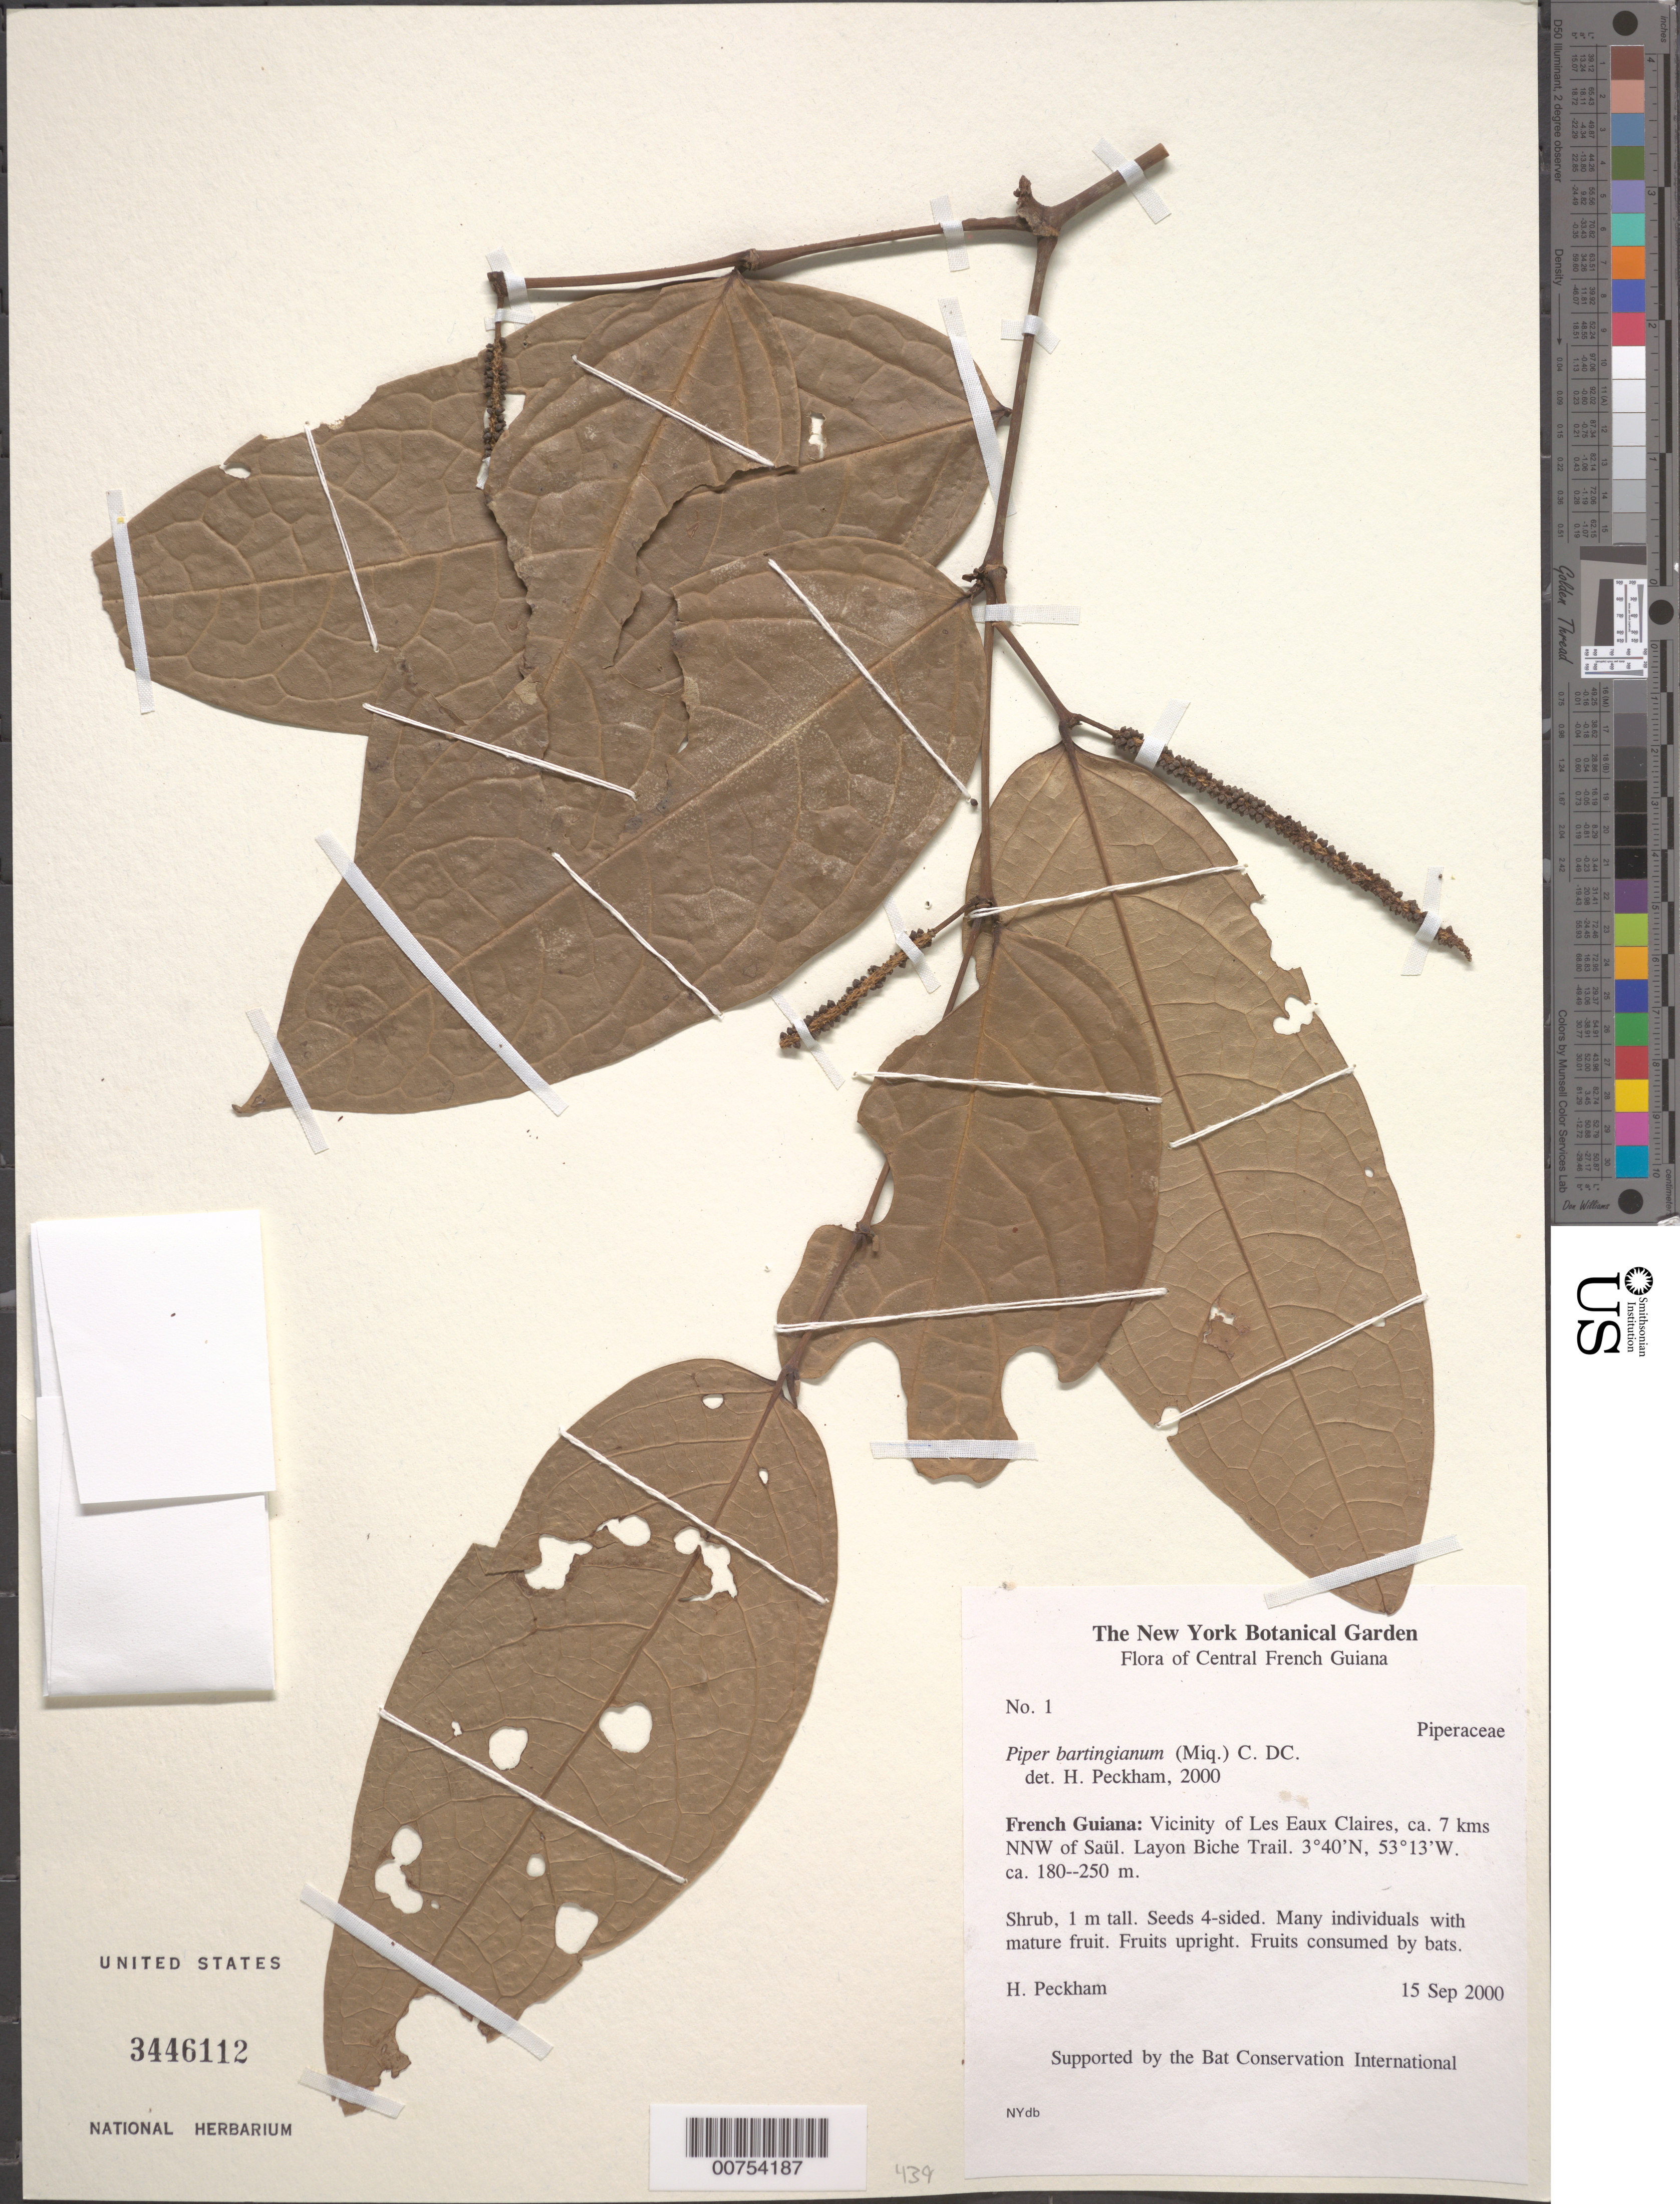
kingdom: Plantae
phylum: Tracheophyta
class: Magnoliopsida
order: Piperales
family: Piperaceae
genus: Piper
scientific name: Piper bartlingianum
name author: (Miq.) C. DC.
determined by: Peckham, H. P.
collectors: H. Peckham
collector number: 1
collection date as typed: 15-Sep-00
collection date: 2000-09-15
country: French Guiana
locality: Eaux Claires, 7 km NNW of Saül, Biche Trail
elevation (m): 180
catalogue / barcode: US 3446112